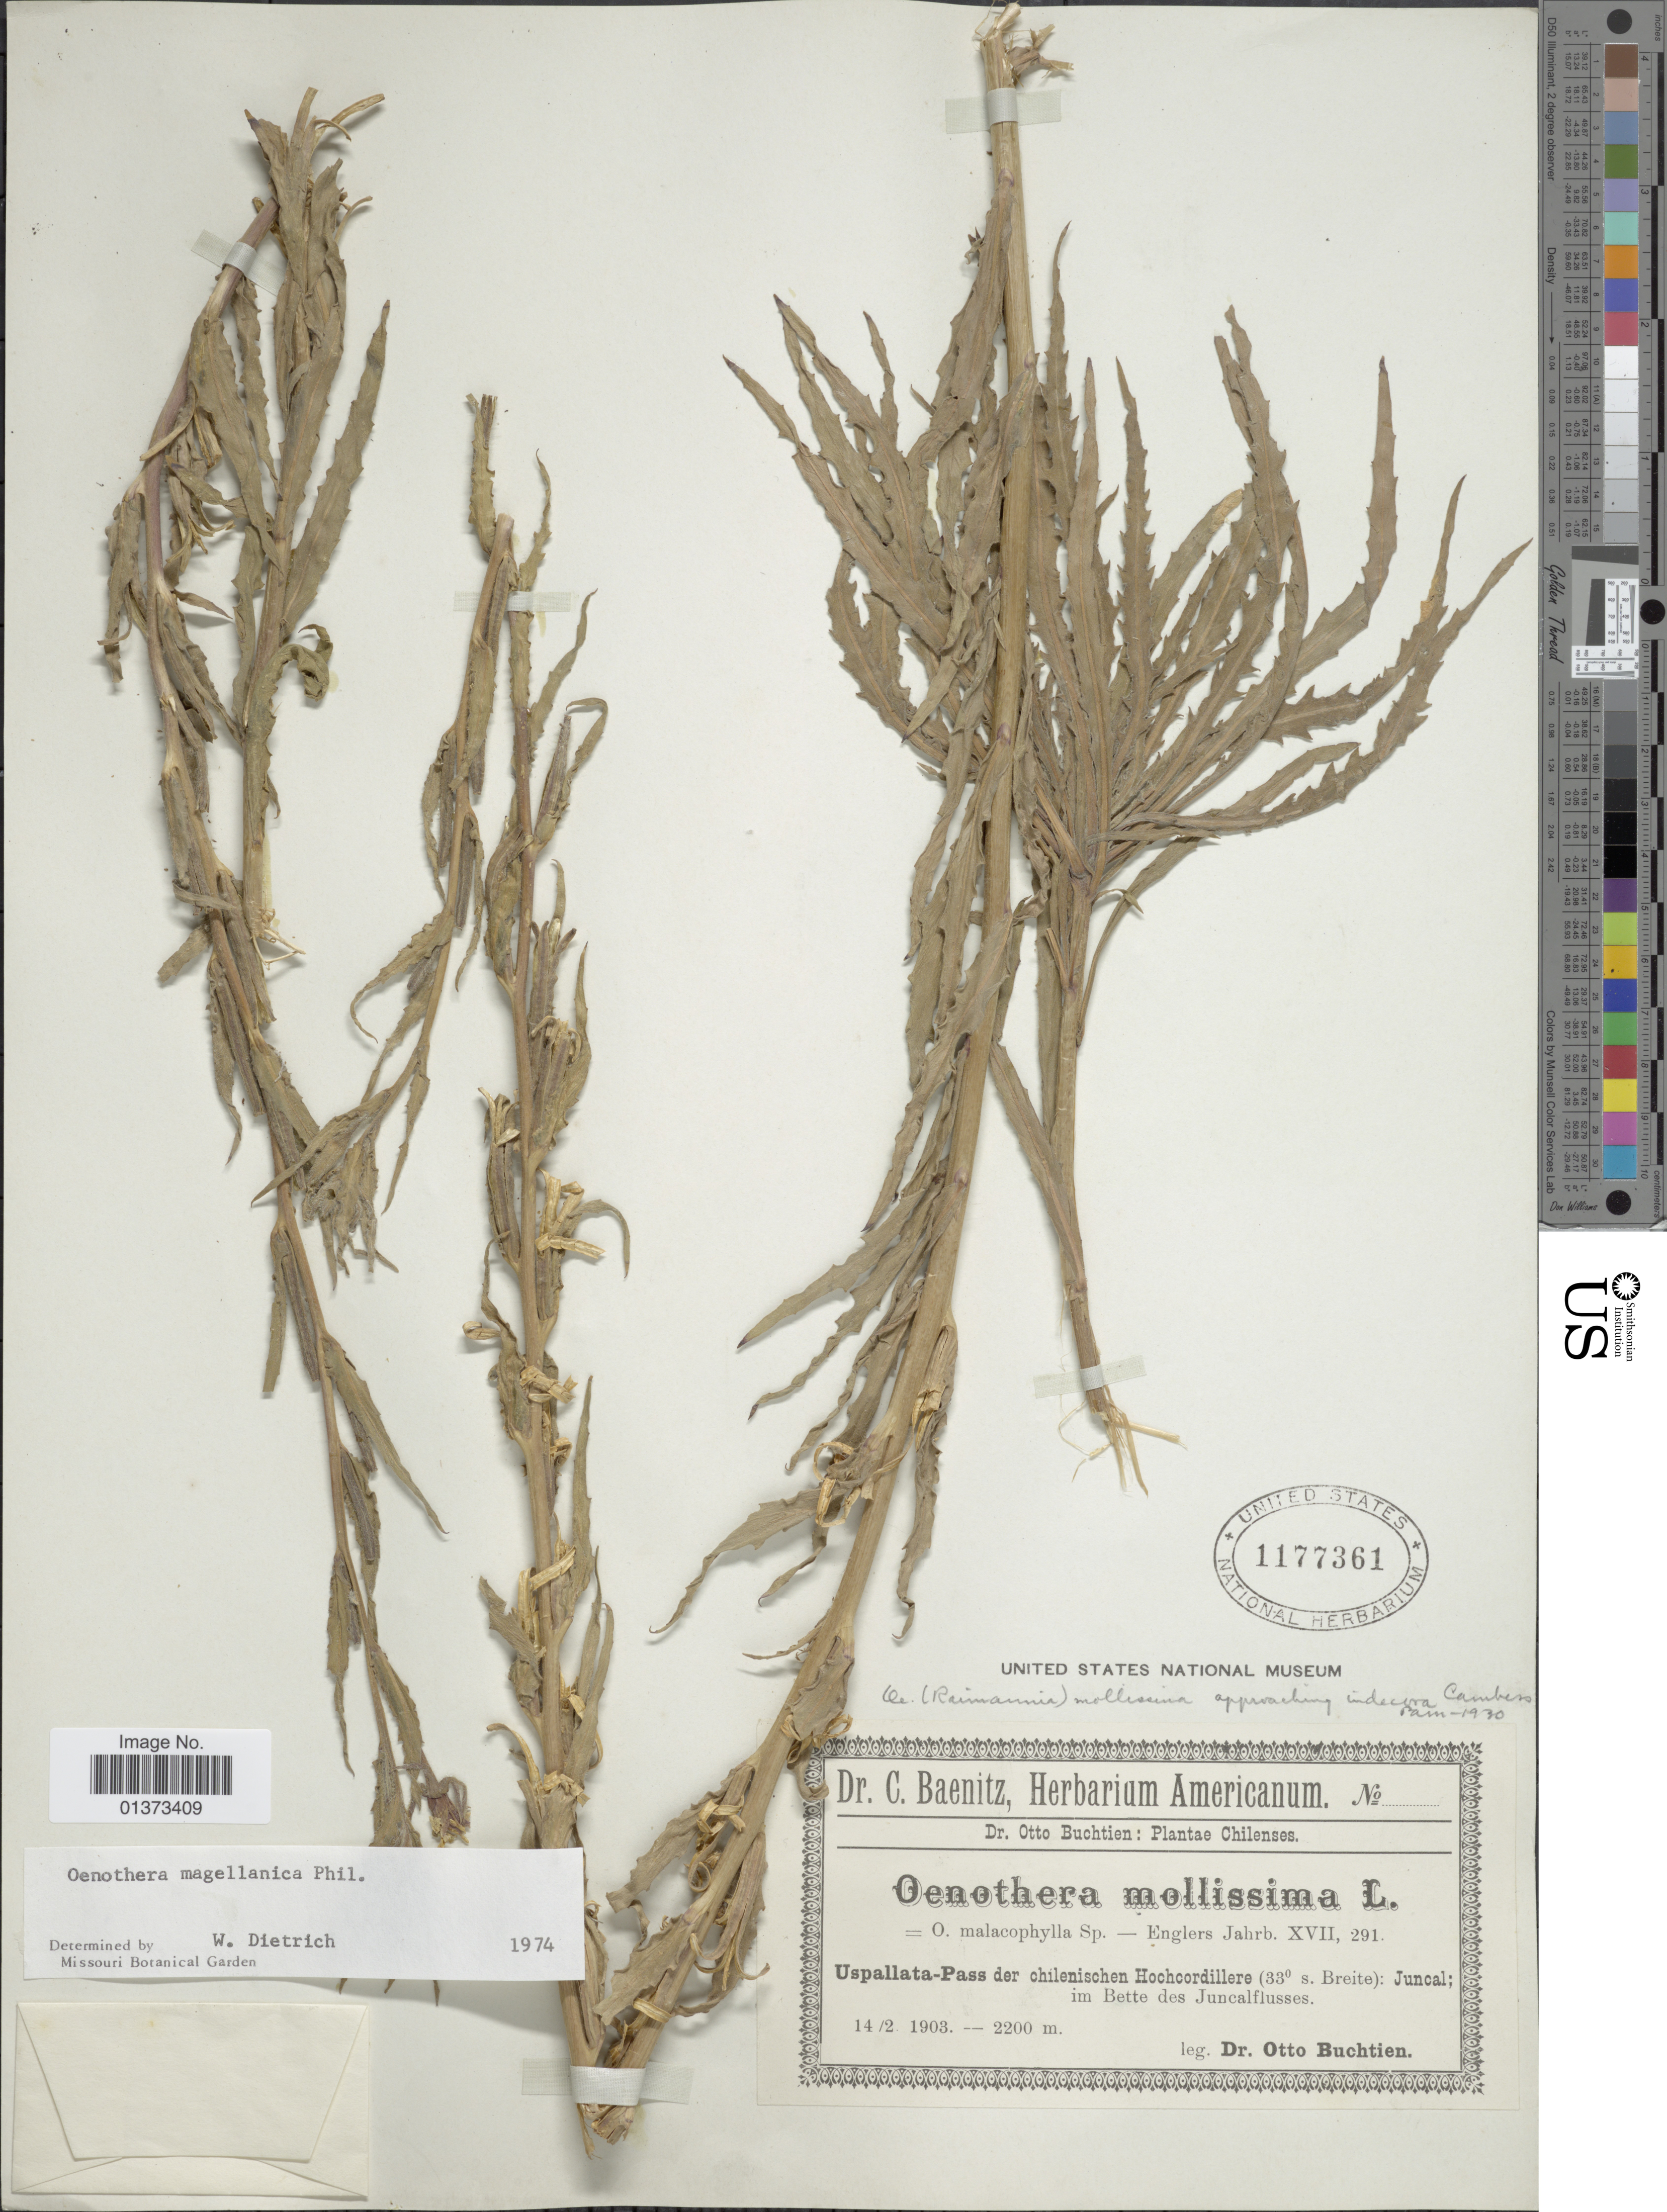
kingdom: Plantae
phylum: Tracheophyta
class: Magnoliopsida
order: Myrtales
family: Onagraceae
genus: Oenothera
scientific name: Oenothera magellanica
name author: Phil.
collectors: O. Buchtien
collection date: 1903-02-14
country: Chile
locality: Uspallata-Pass der chilenischen Hochcordillere (33° s. Breite): Juncal; im Bette des Juncalflusses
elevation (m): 2200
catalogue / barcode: US 1177361